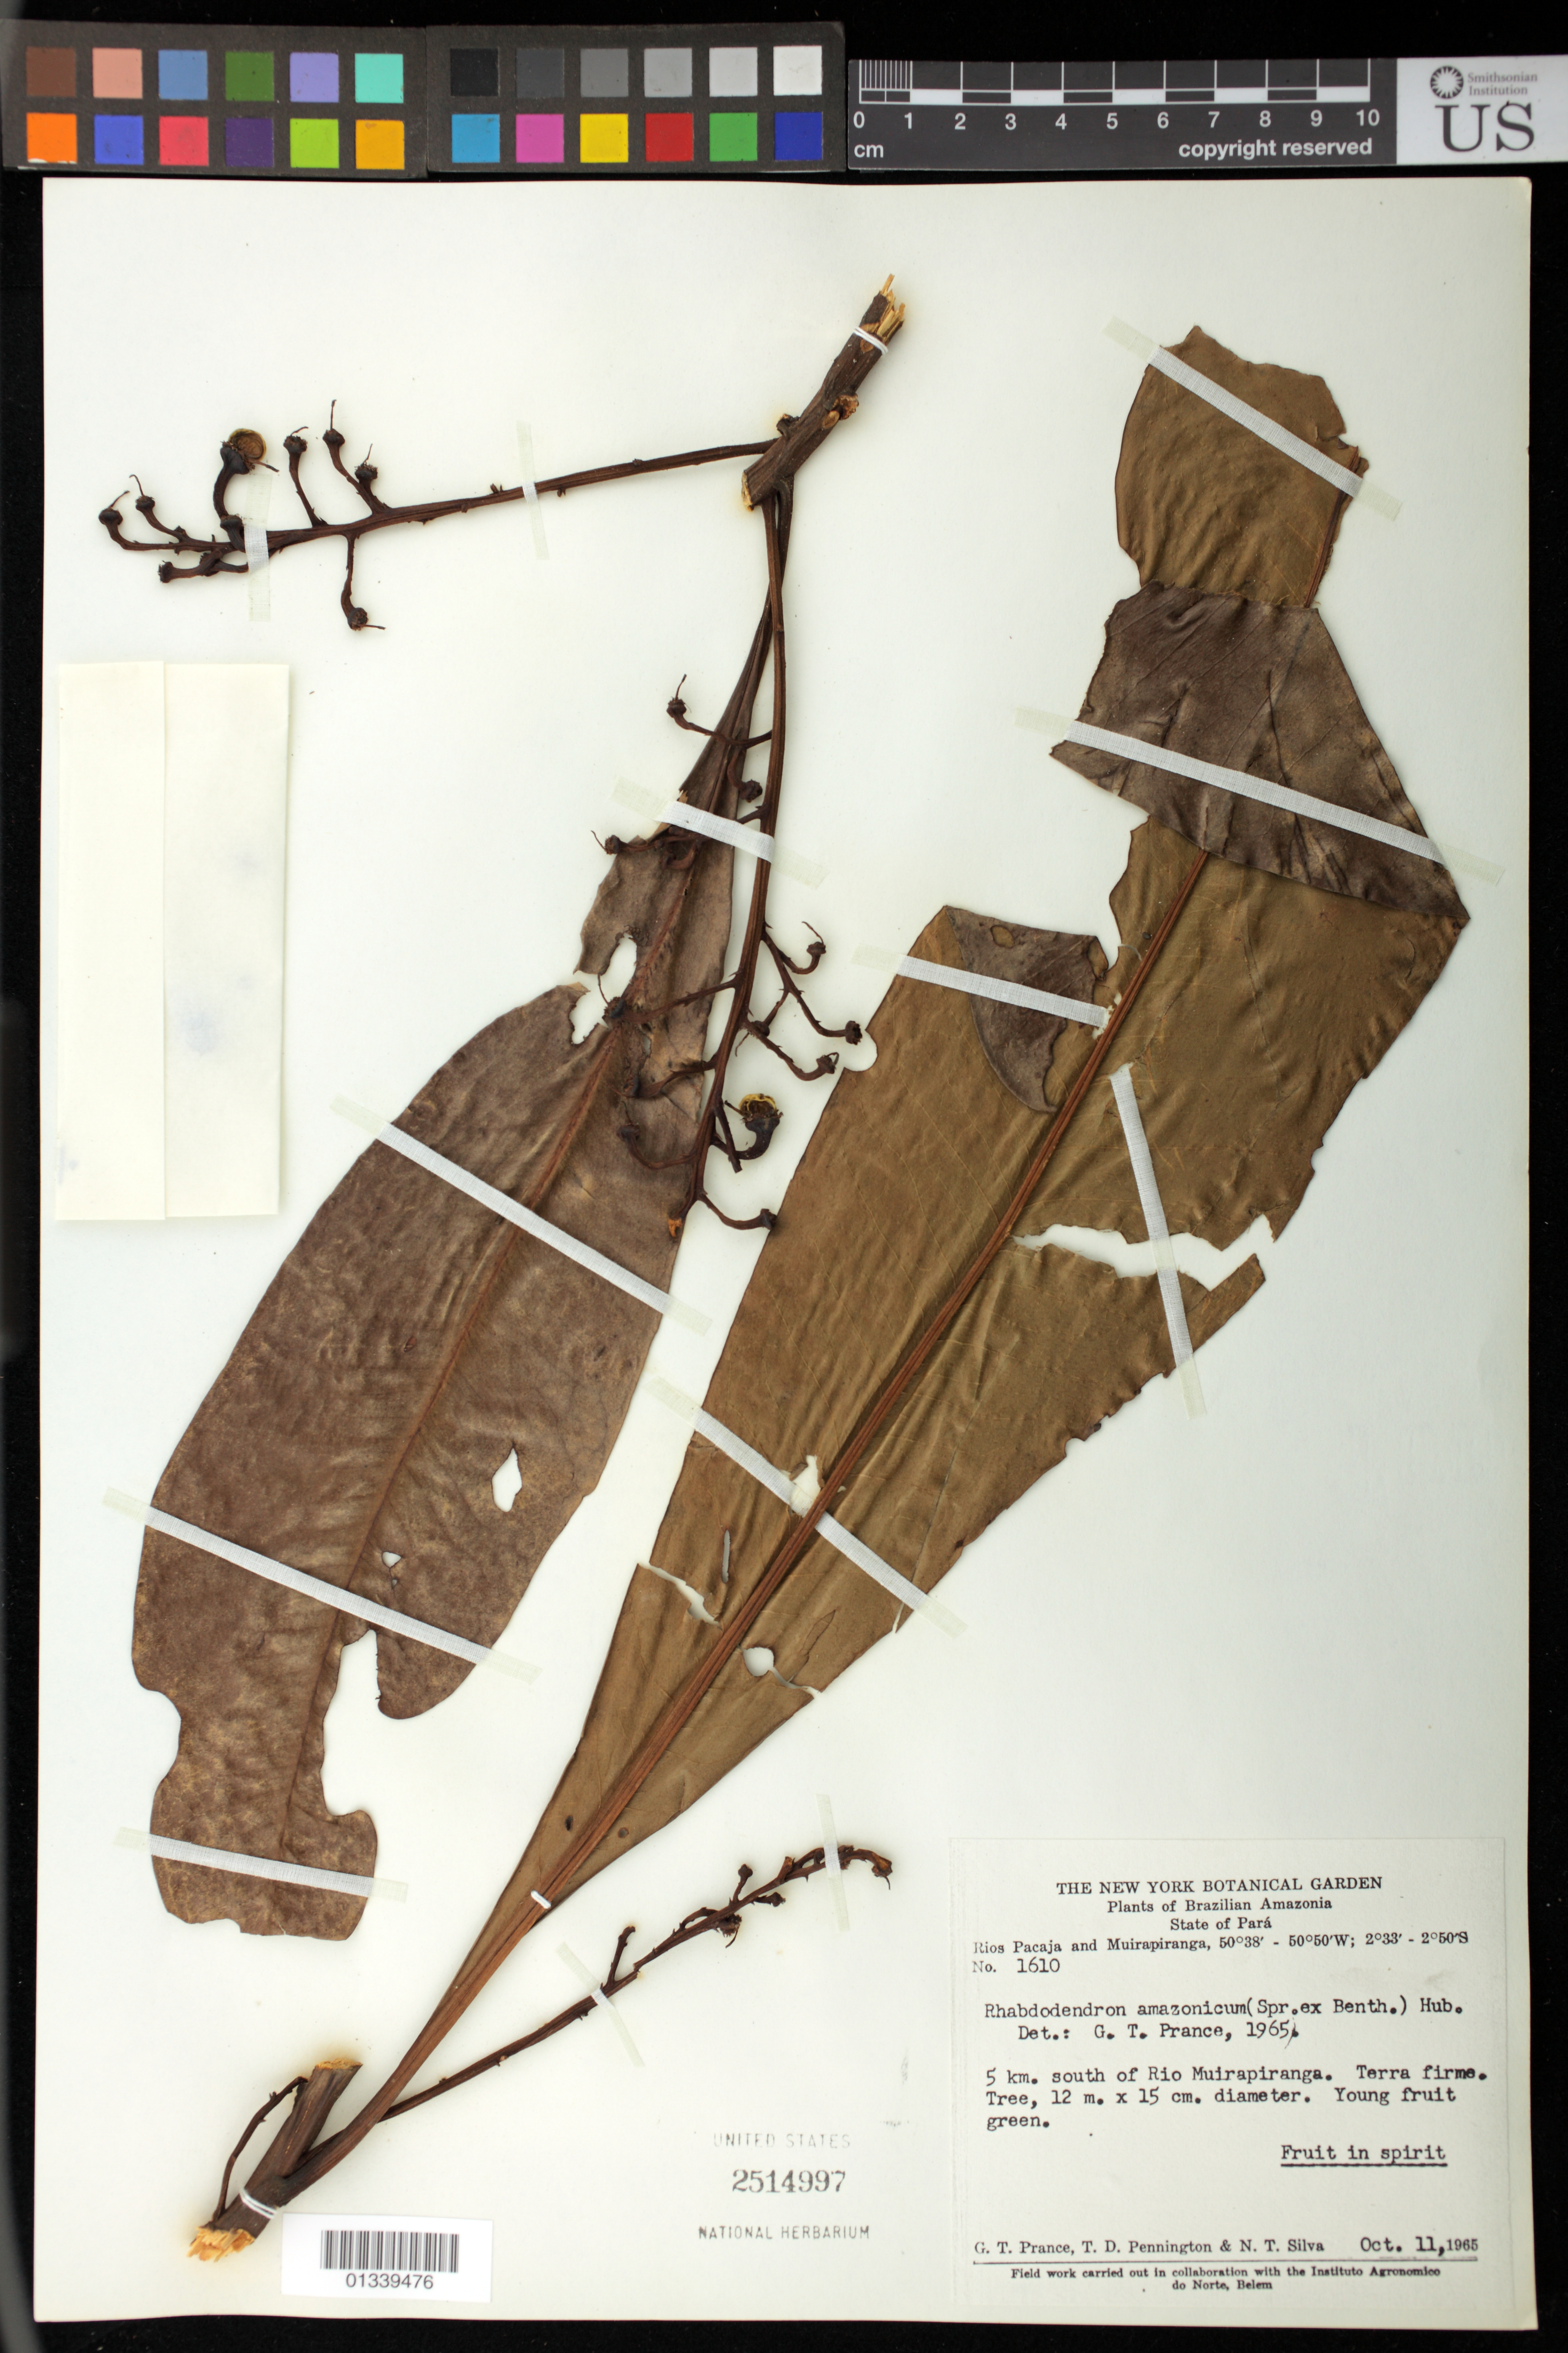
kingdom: Plantae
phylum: Tracheophyta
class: Magnoliopsida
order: Caryophyllales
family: Rhabdodendraceae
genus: Rhabdodendron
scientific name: Rhabdodendron amazonicum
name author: (Spruce ex Benth.) Huber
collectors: G. T. Prance, T. D. Pennington & N. T. Silva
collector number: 1610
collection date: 1965-10-11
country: Brazil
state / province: Pará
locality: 5km south of Rio Muirapiranga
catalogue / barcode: US 2514997